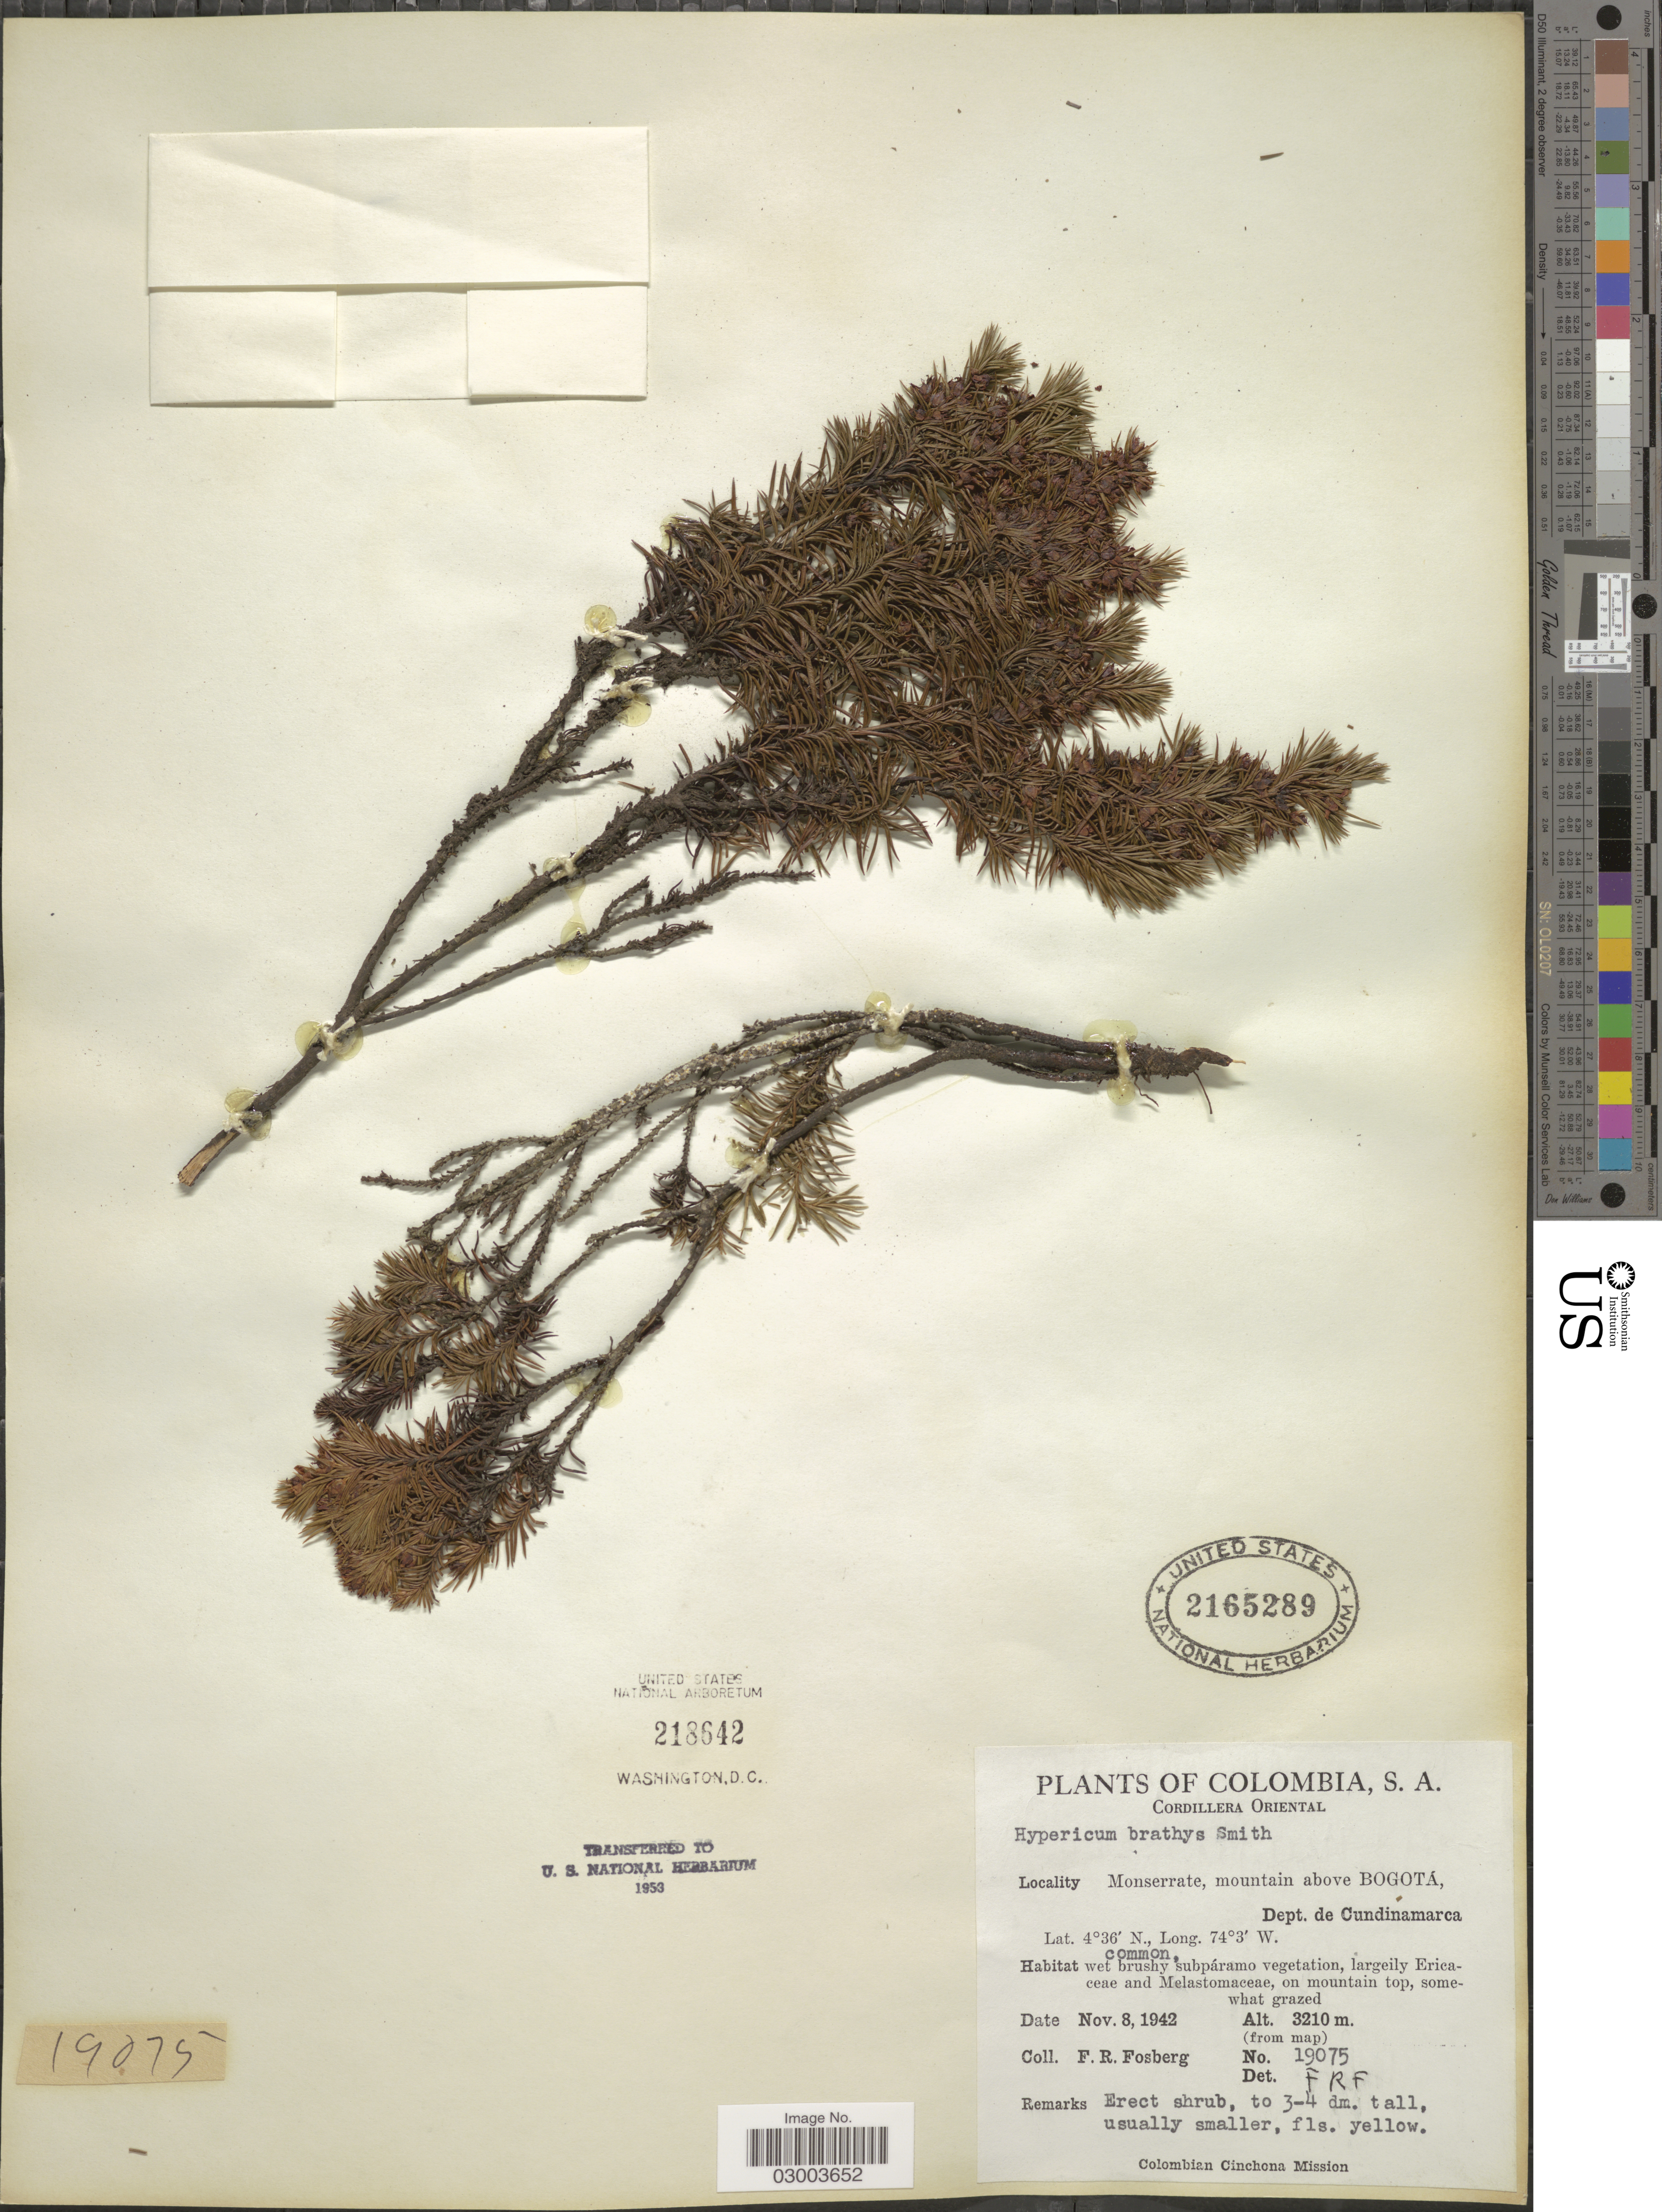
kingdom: Plantae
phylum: Tracheophyta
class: Magnoliopsida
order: Malpighiales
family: Hypericaceae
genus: Hypericum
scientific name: Hypericum juniperinum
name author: Kunth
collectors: F. R. Fosberg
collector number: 19075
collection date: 1942-11-08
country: Colombia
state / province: Cundinamarca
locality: Cordillera Oriental, Monserrate, mountain above Bogotá, Dept. de Cundinamarca.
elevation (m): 3210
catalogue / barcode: US 2165289